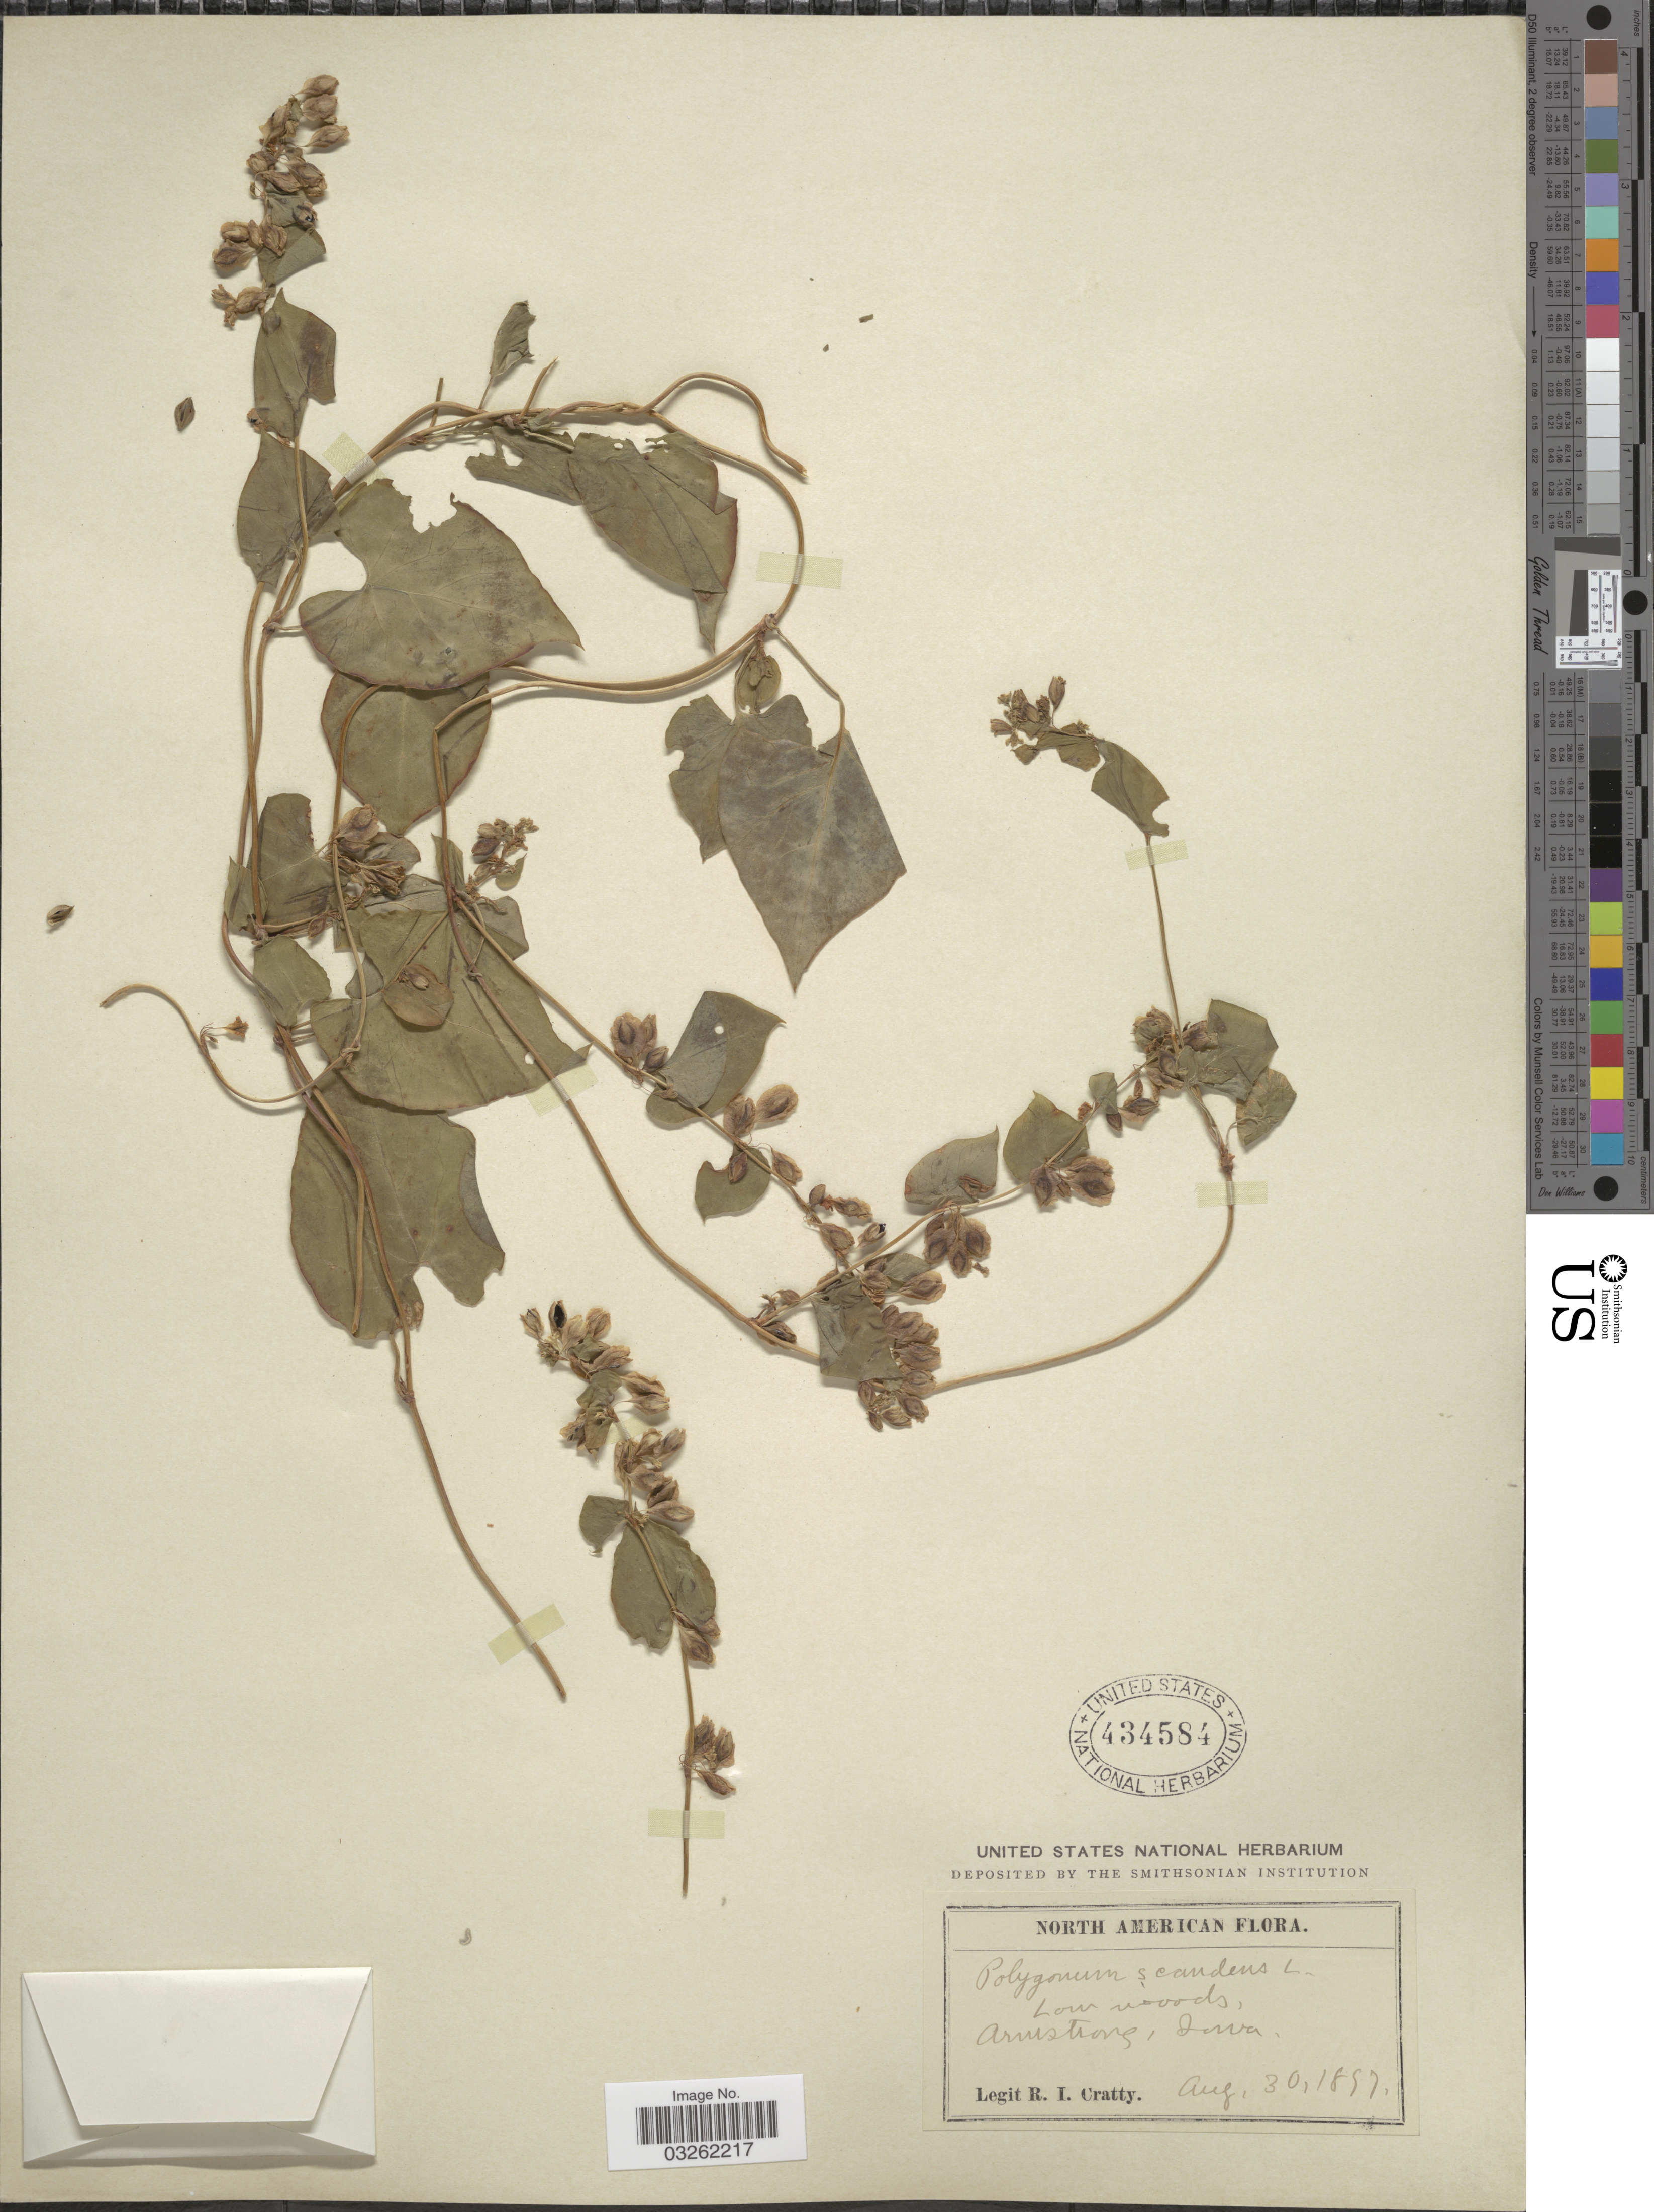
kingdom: Plantae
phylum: Tracheophyta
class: Magnoliopsida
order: Caryophyllales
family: Polygonaceae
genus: Fallopia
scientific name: Fallopia scandens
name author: (L.) Holub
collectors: R. Cratty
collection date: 1897-08-30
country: United States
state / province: Iowa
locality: Armstrong.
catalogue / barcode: US 434584